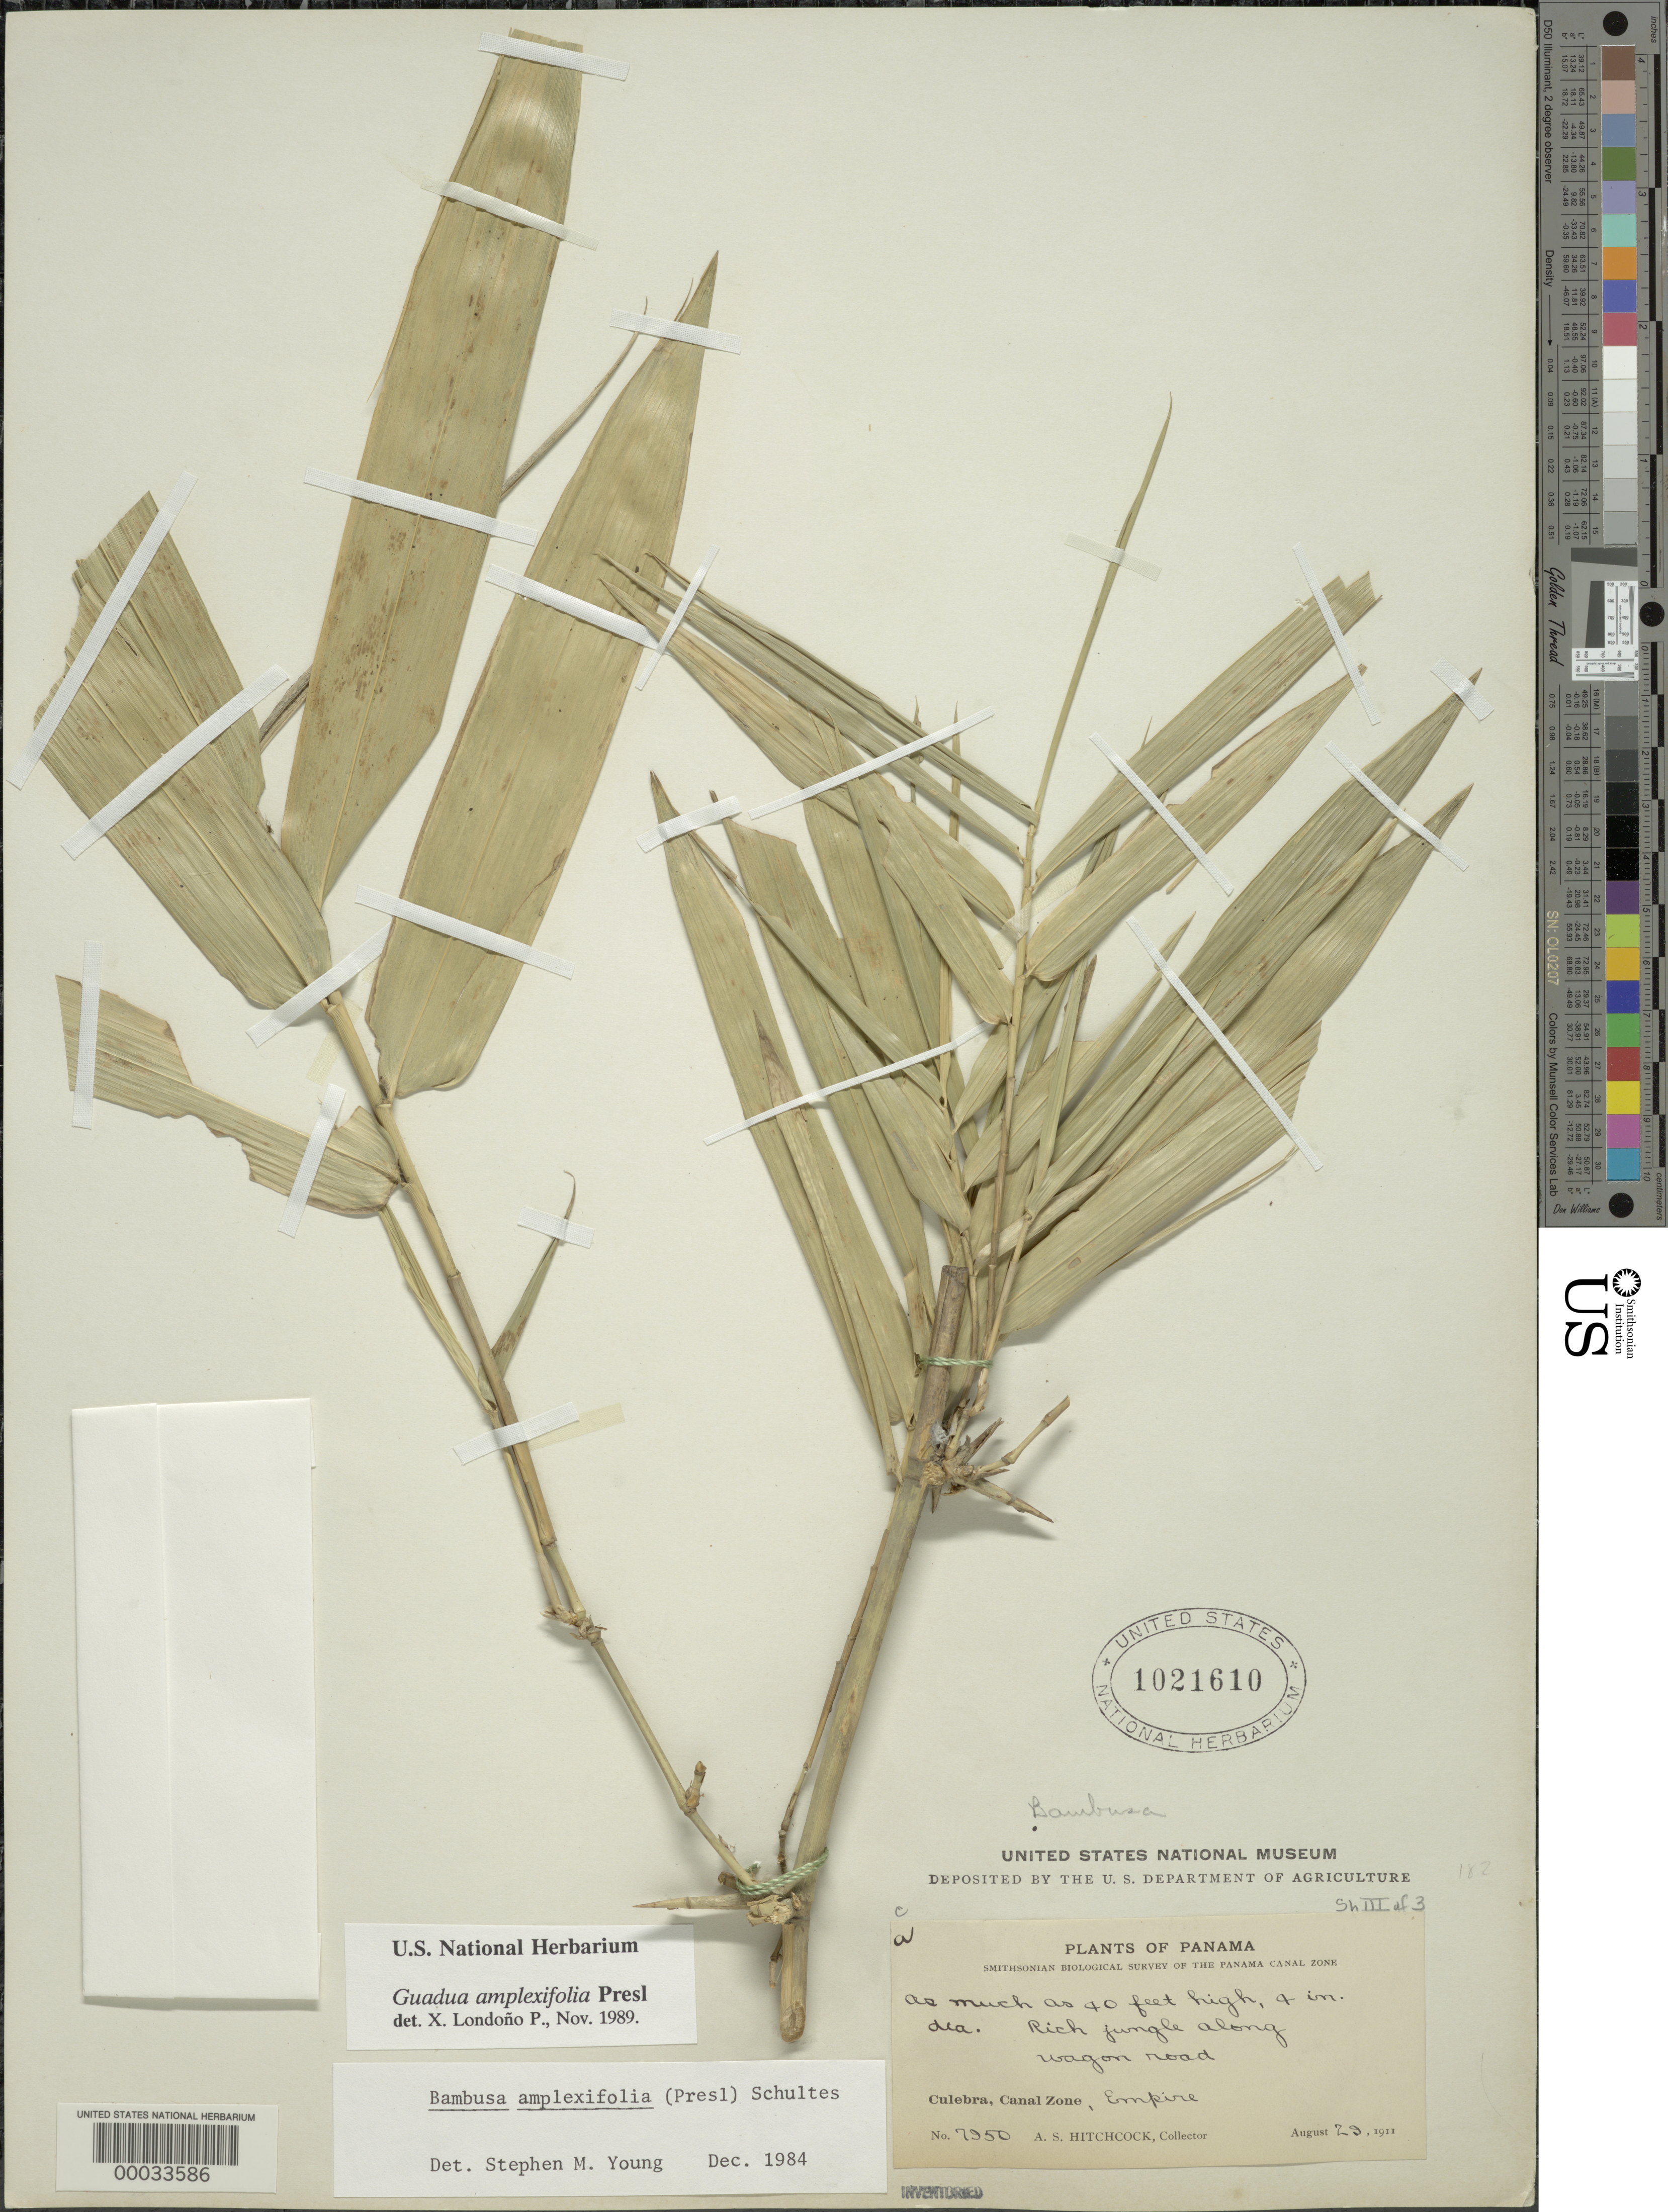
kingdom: Plantae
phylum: Tracheophyta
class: Liliopsida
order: Poales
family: Poaceae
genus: Guadua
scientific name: Guadua amplexifolia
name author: J. Presl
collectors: A. S. Hitchcock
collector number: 7950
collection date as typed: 29 Aug 1911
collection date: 1911-08-29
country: Panama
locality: Culebra, empire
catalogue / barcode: US 1021610